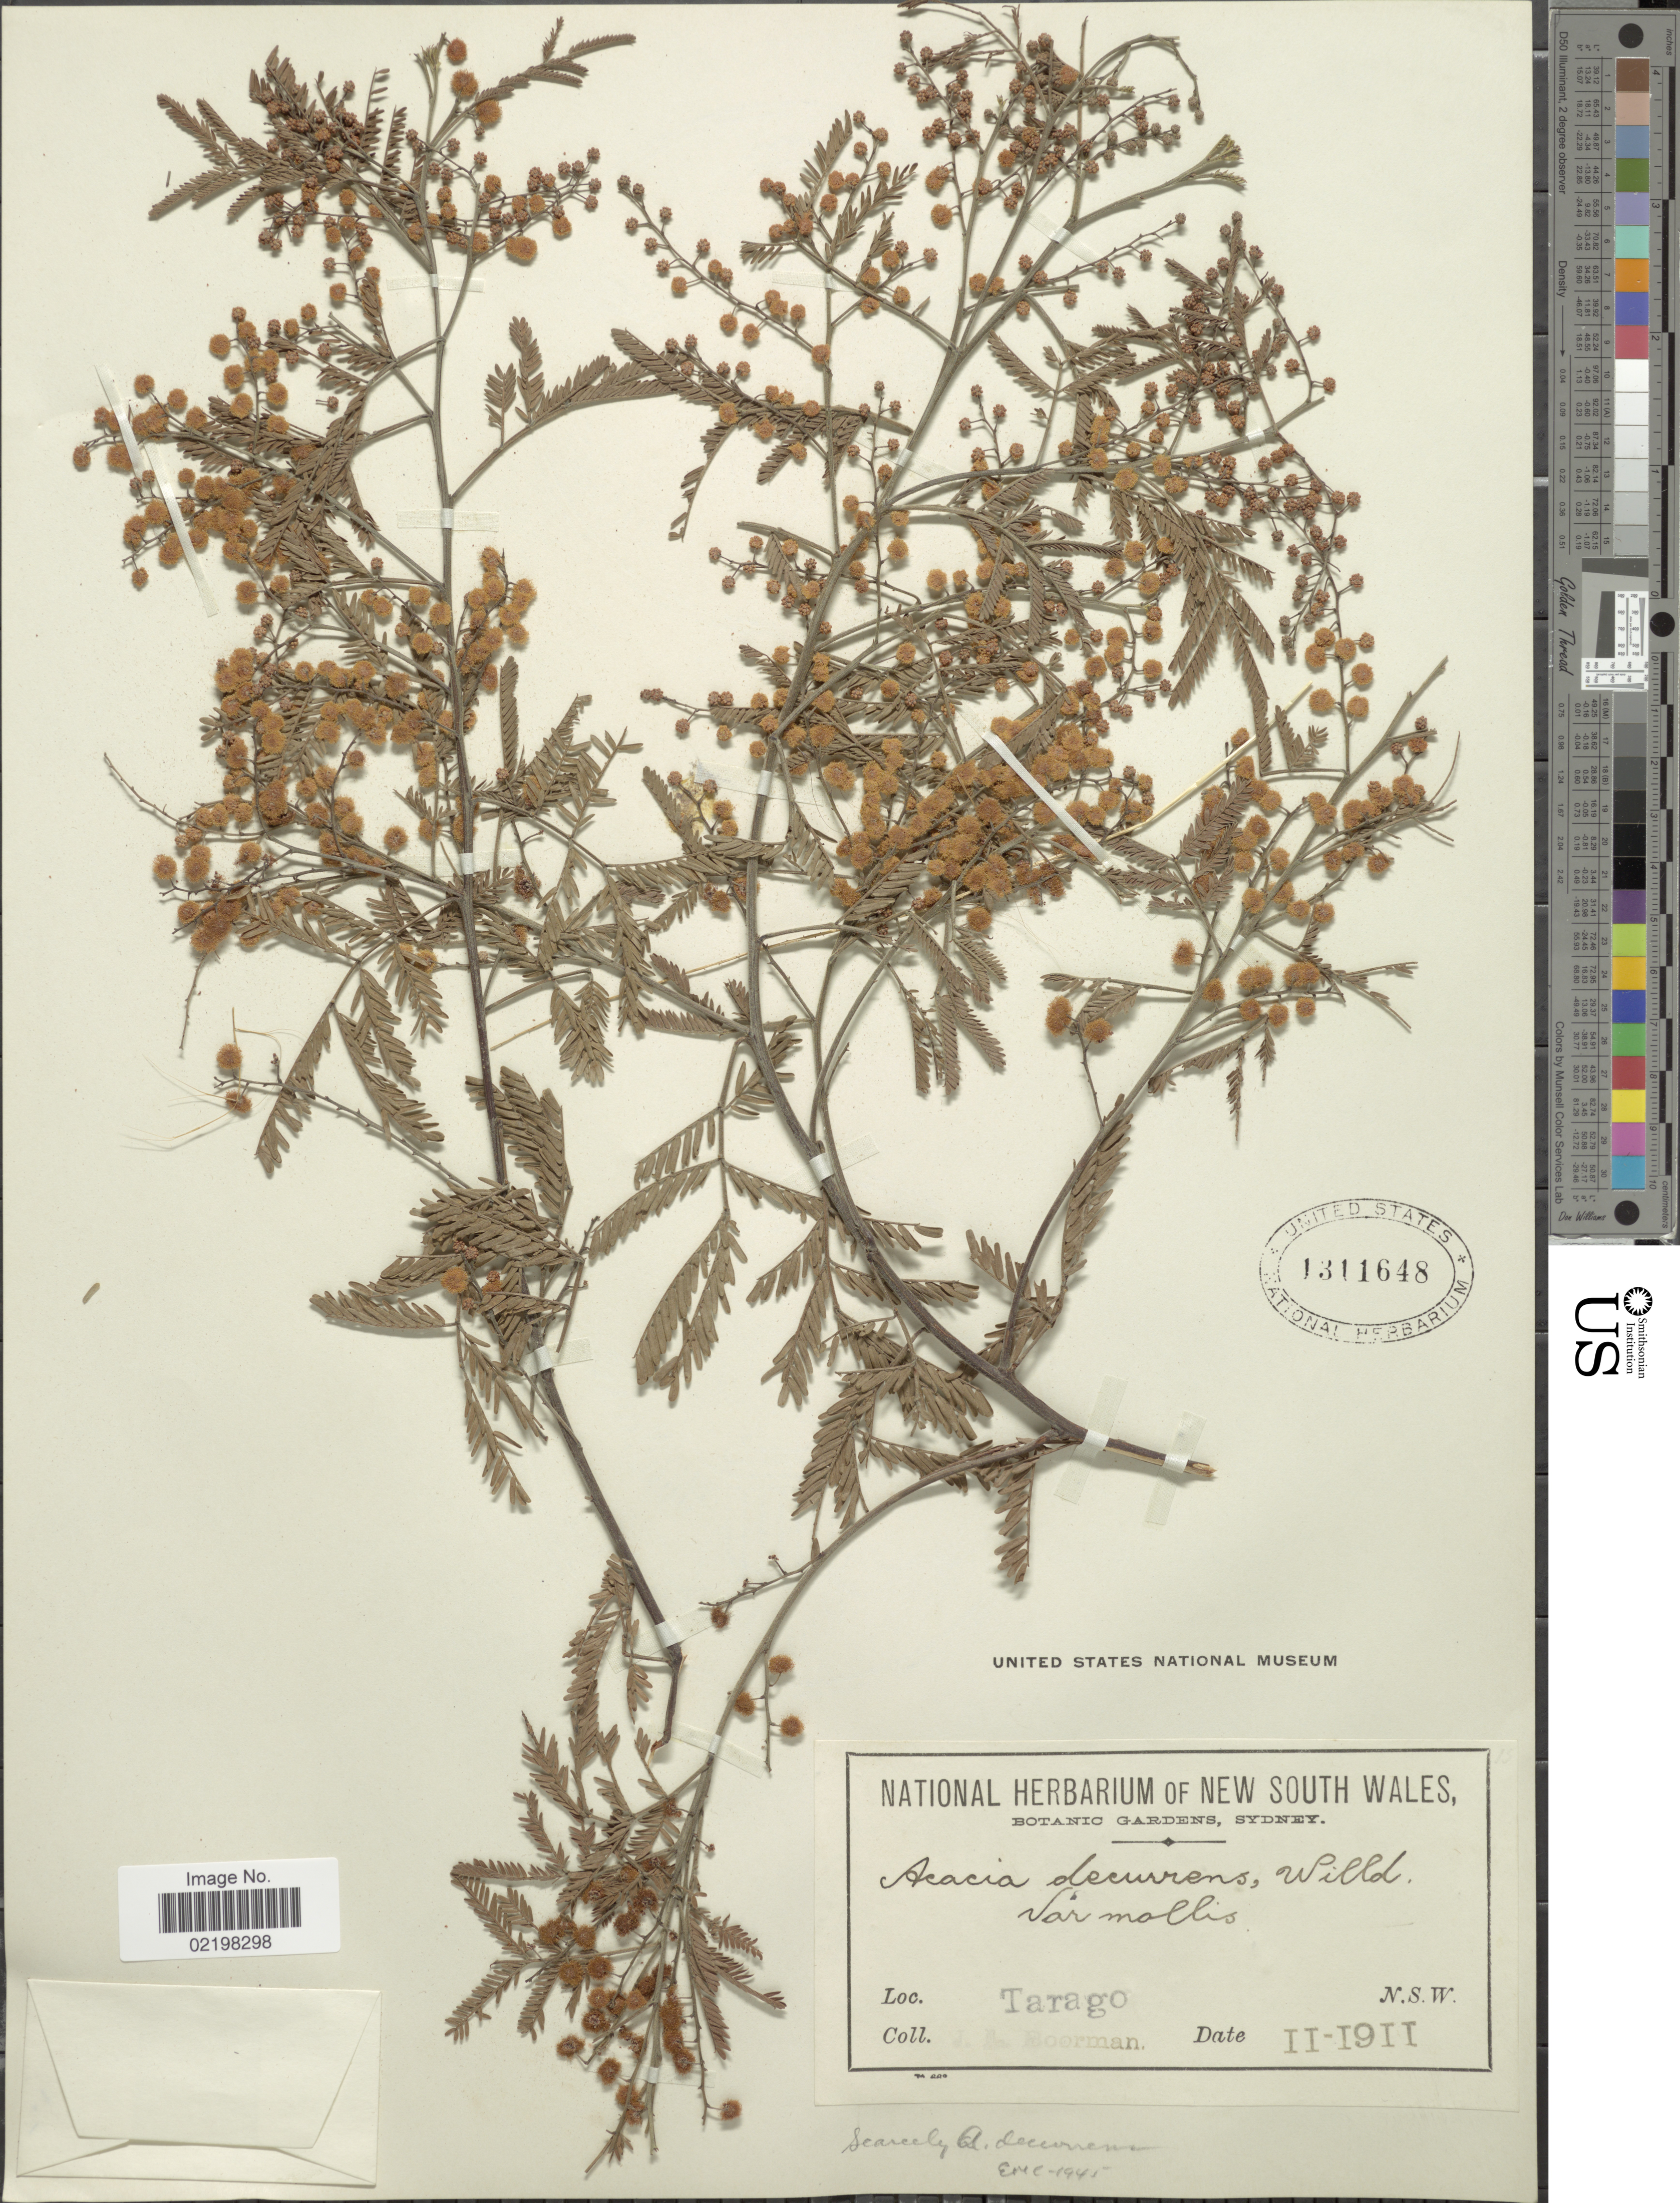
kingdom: Plantae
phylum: Tracheophyta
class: Magnoliopsida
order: Fabales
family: Fabaceae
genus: Acacia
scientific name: Acacia decurrens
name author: (J.C. Wendl.) Willd.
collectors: J. Boorman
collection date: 1911-02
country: Australia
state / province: New South Wales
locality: Tarago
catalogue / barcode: US 1311648